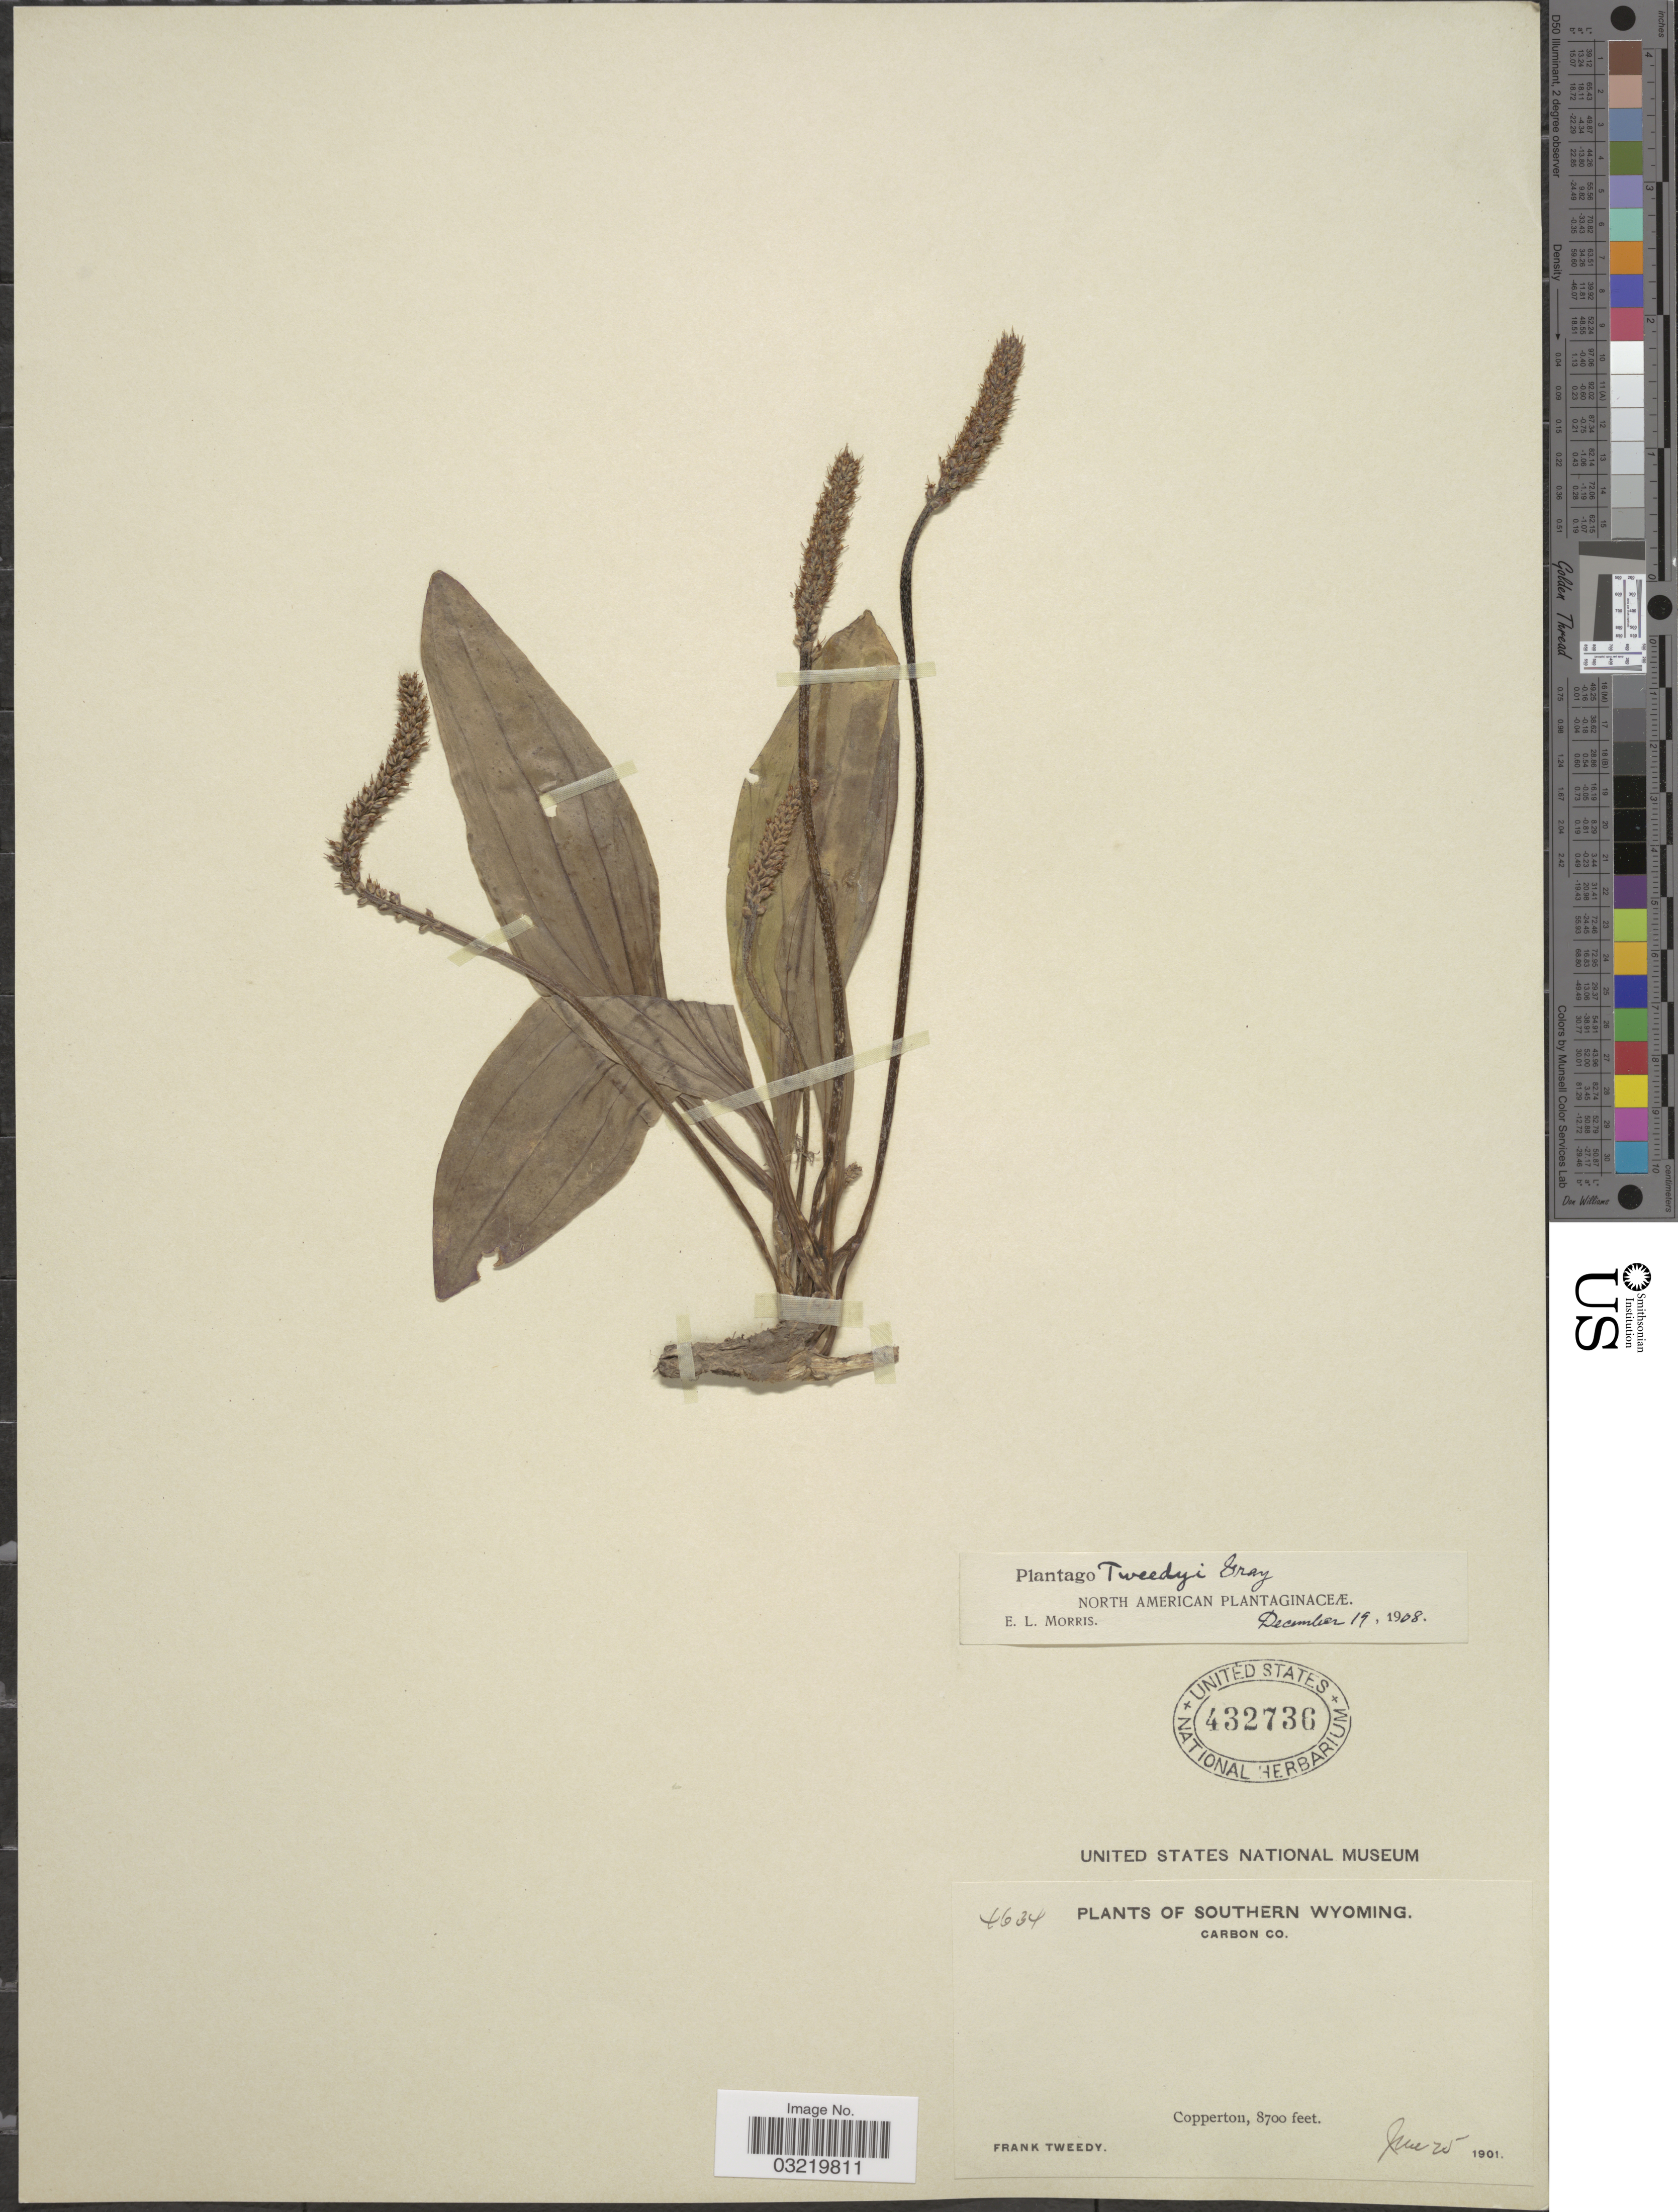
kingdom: Plantae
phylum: Tracheophyta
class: Magnoliopsida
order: Lamiales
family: Plantaginaceae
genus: Plantago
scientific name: Plantago tweedyi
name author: A. Gray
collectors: F. Tweedy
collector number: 4634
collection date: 1901-06-25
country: United States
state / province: Wyoming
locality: Southern Wyoming, Carbon Co., Copperton.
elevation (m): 2652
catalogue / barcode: US 432736